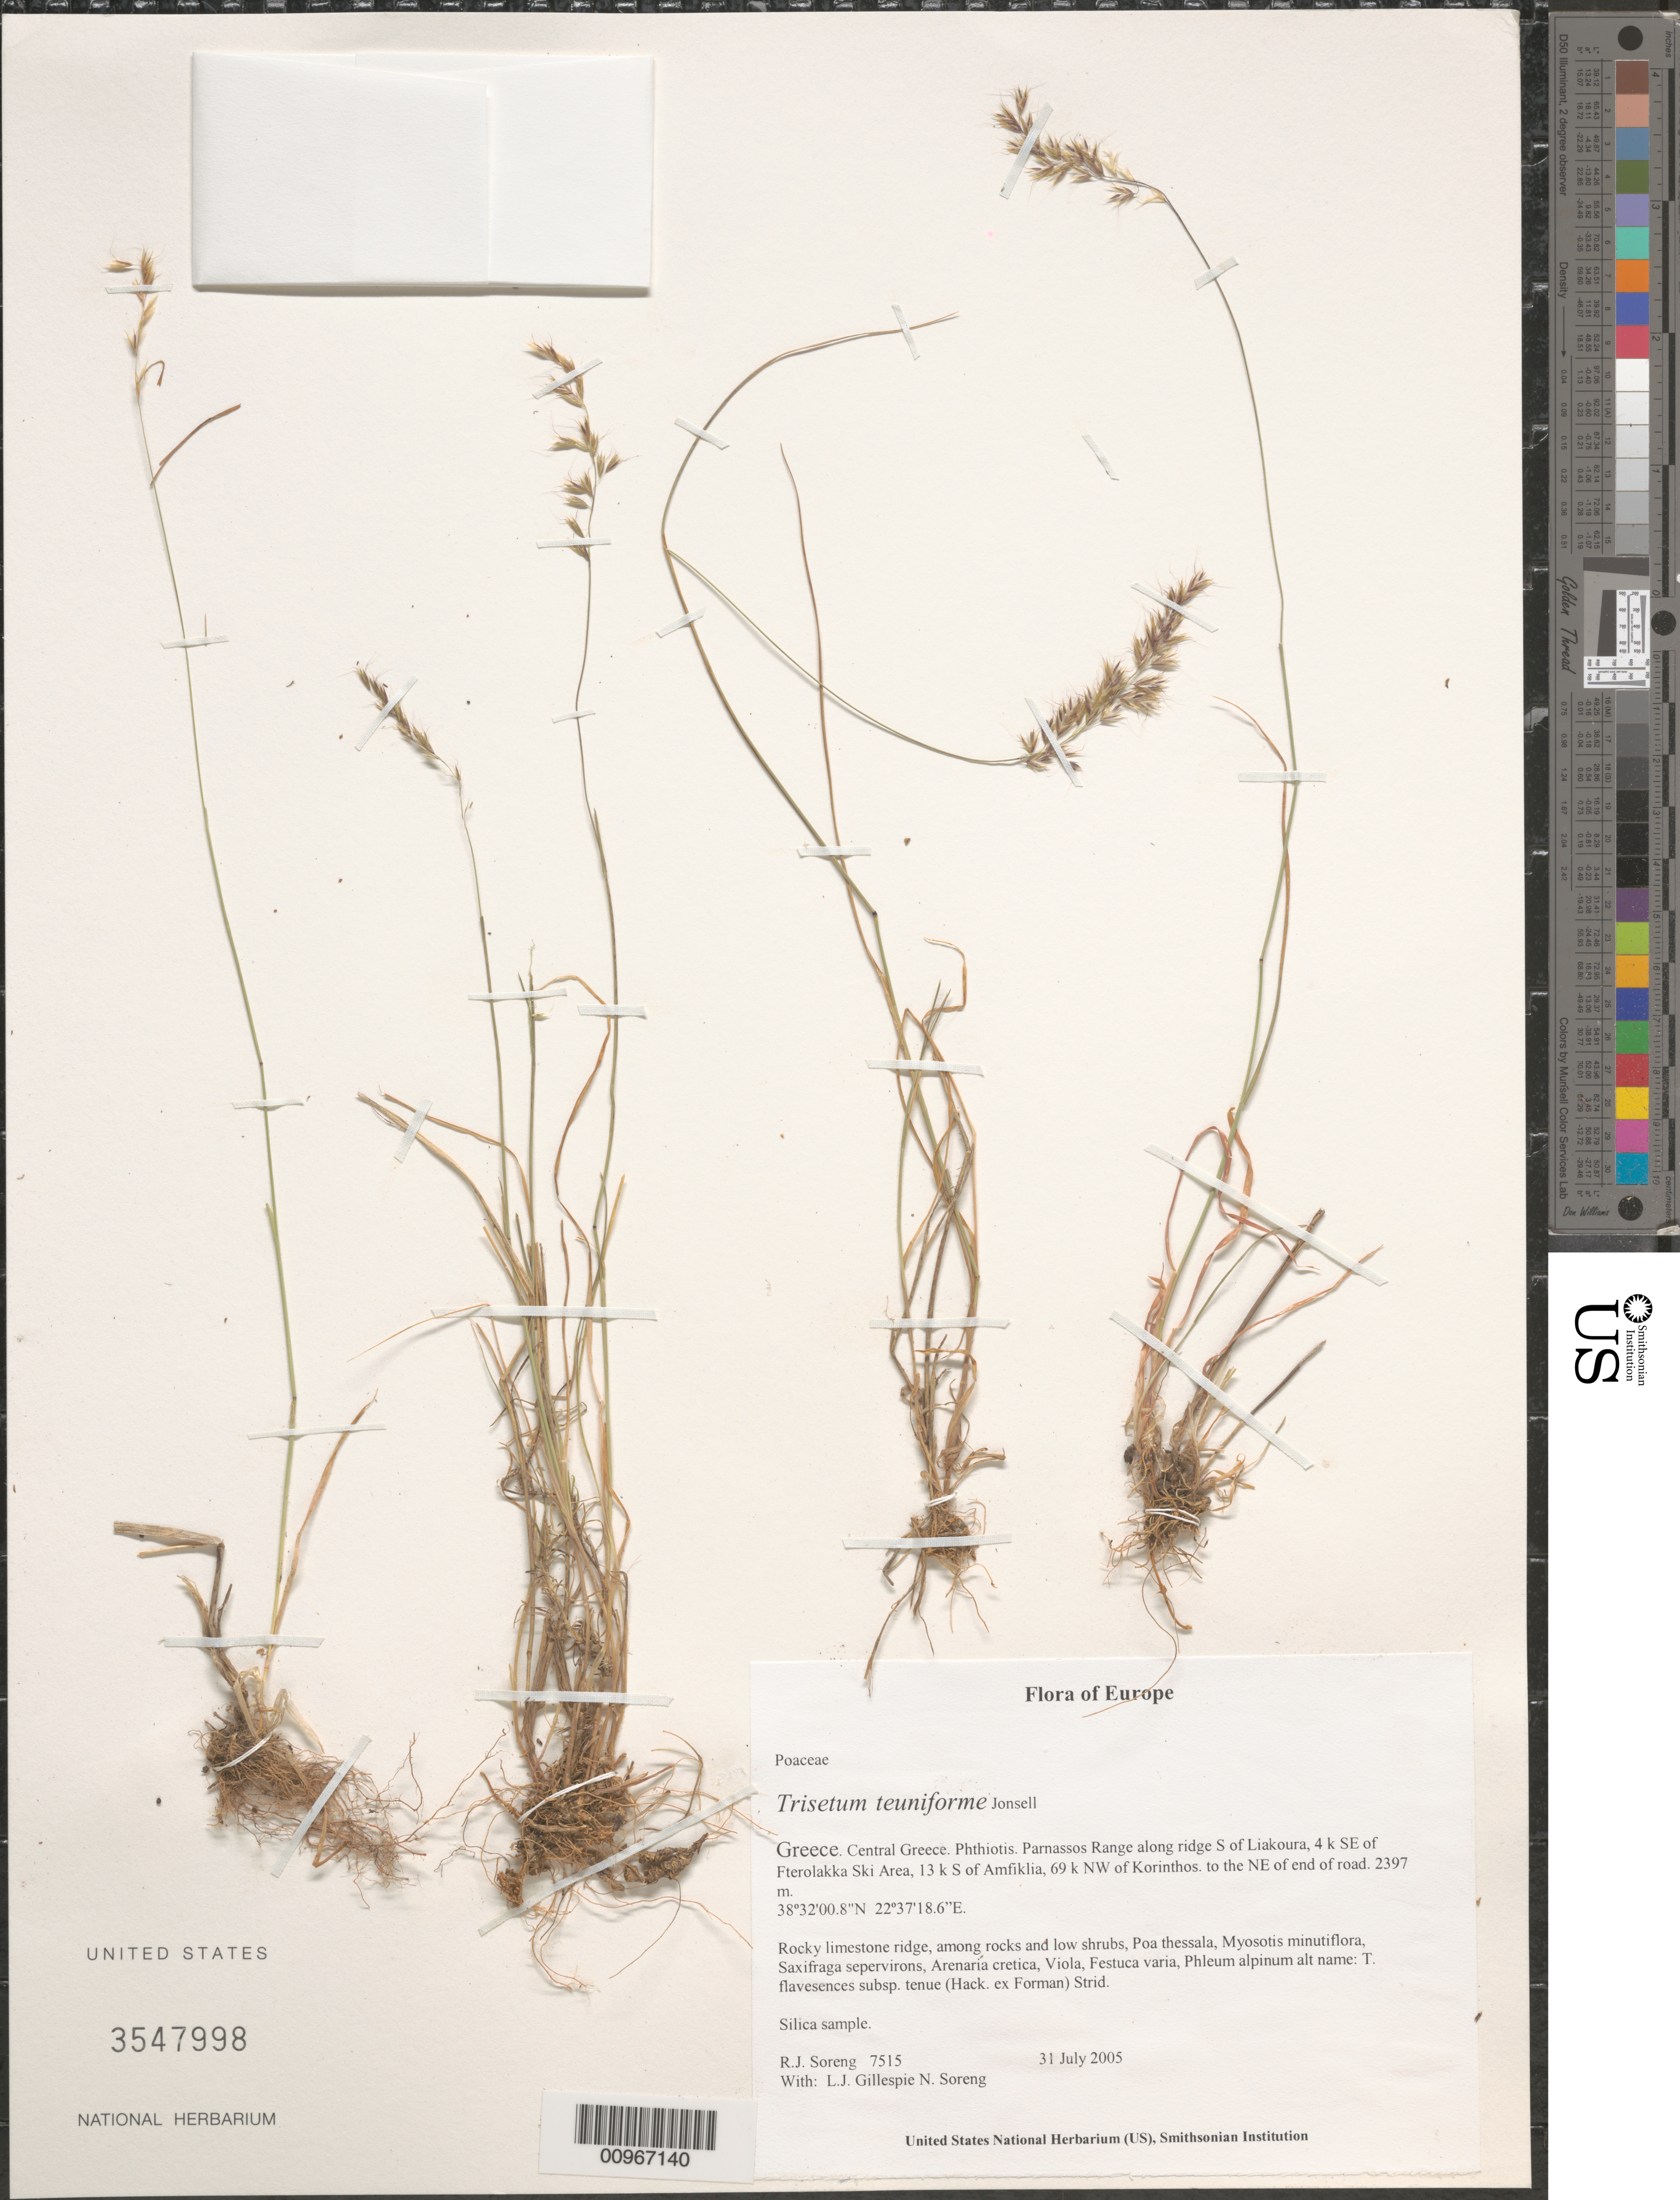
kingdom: Plantae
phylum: Tracheophyta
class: Liliopsida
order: Poales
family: Poaceae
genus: Trisetum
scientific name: Trisetum tenuiforme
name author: Jonsell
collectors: R. J. Soreng, N. L. Soreng, L. J. Gillespie, N. Turland & C. Turland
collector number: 7515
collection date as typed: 31 July 2005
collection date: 2005-07-31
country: Greece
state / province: Central Greece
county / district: Phthiotis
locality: Parnassos Range along ridge S of Liakoura, 4 km SE of Fterolakka Ski Area, 13 km S of Amfiklia, 69 km NW of Korinthos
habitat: Rocky limestone ridge, among rocks and low shrubs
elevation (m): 2397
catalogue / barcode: US 3547998